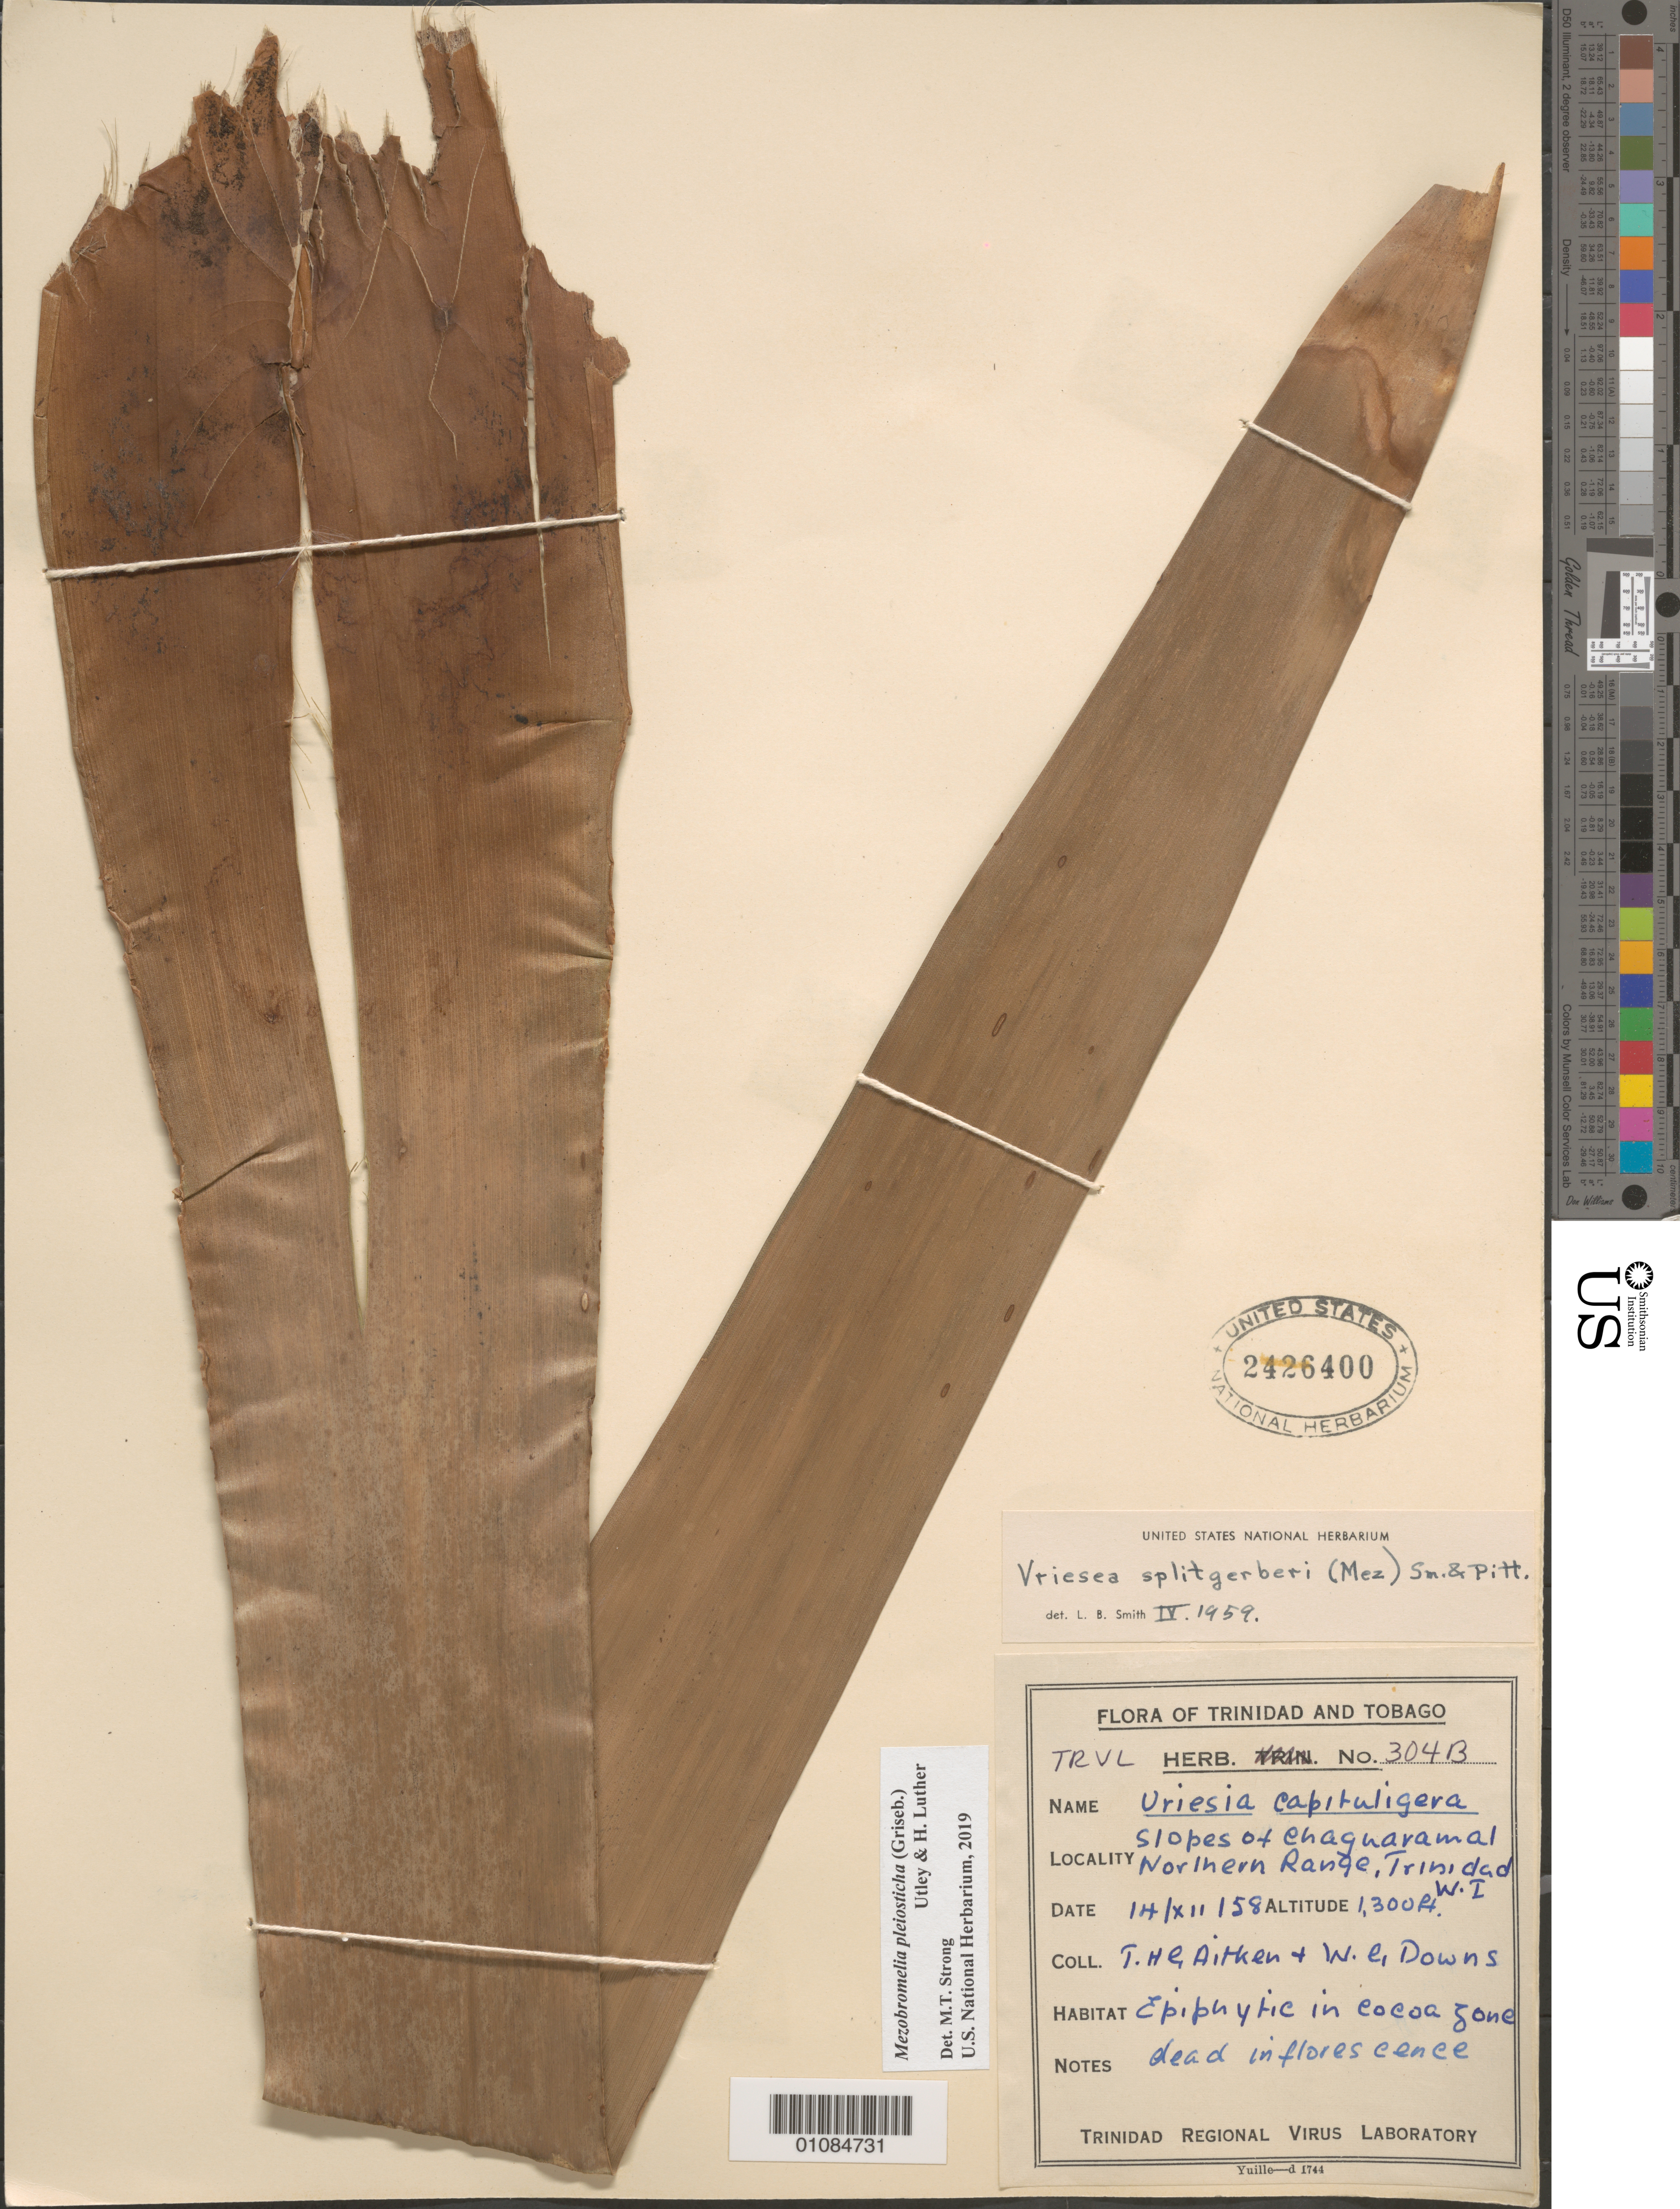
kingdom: Plantae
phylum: Tracheophyta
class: Liliopsida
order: Poales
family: Bromeliaceae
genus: Mezobromelia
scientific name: Mezobromelia pleiosticha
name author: (Griseb.) Utley & H. Luther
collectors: T. Aitken & W. G. Downs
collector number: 304B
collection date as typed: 14 Dec 1958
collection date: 1958-12-14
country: Trinidad and Tobago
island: Trinidad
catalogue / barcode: US 2426400